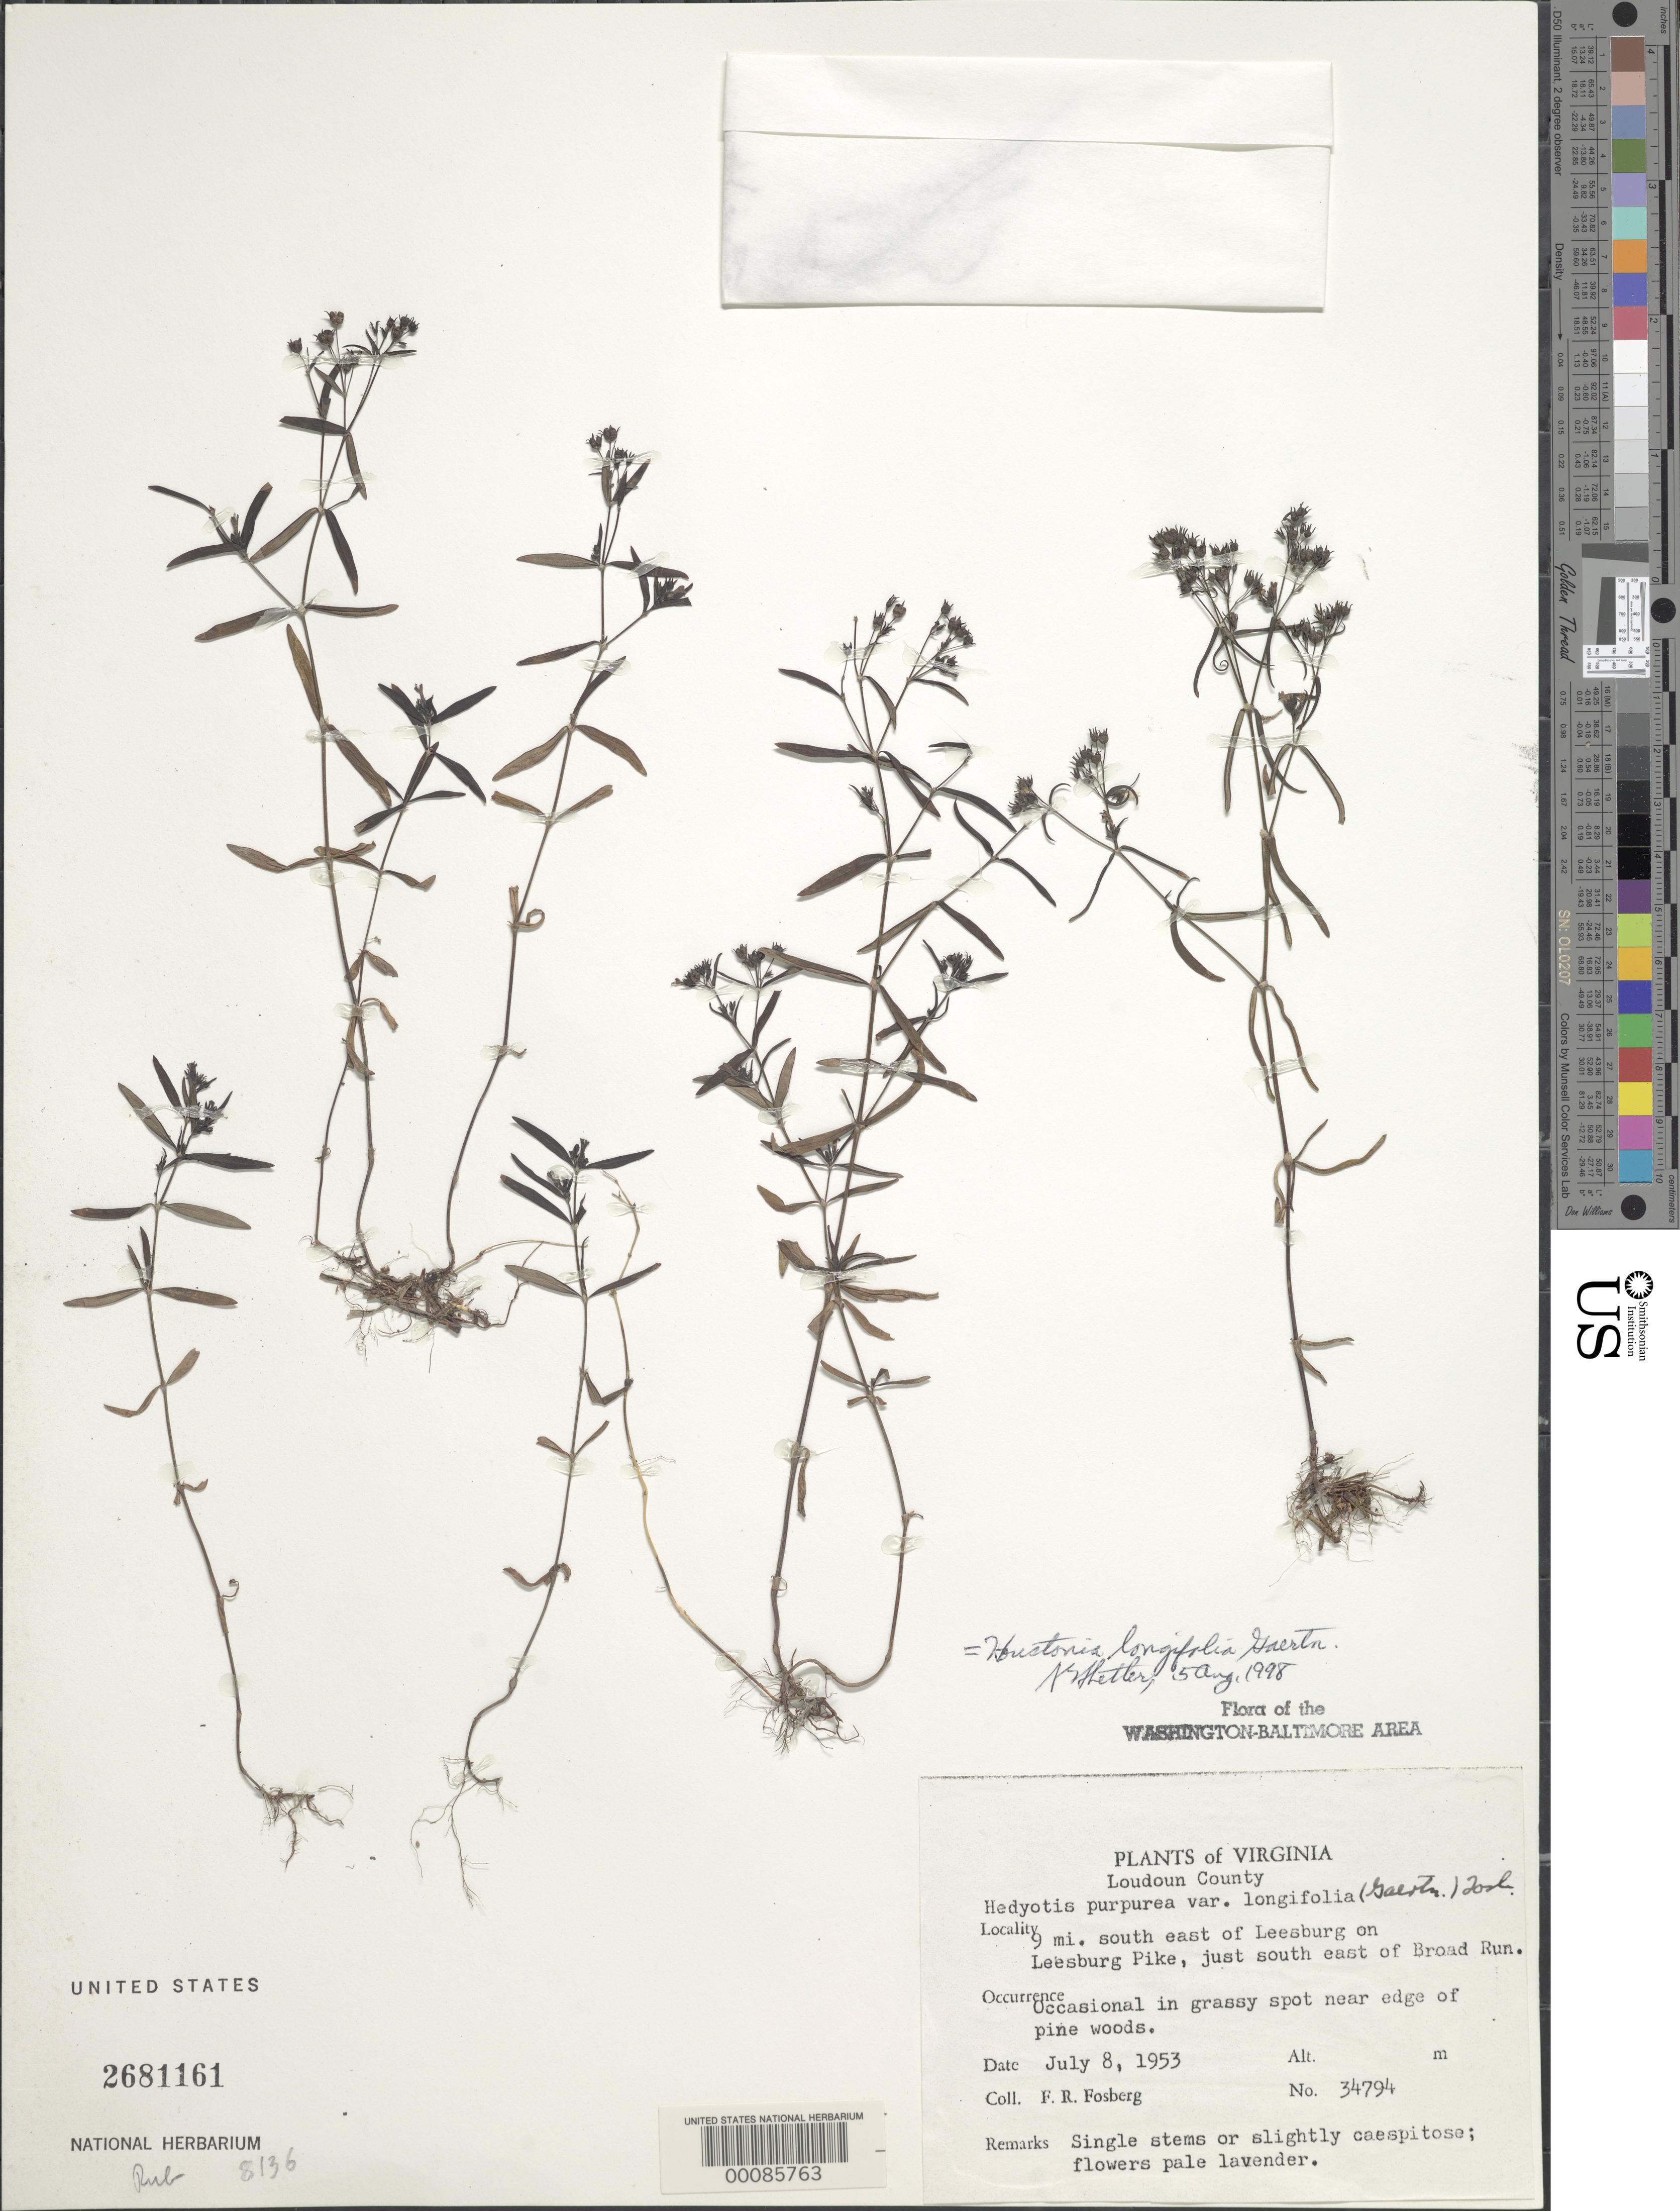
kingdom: Plantae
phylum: Tracheophyta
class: Magnoliopsida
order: Gentianales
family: Rubiaceae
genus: Houstonia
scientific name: Houstonia longifolia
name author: Gaertn.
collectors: F. R. Fosberg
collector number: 34794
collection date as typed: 08 Jul 1953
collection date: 1953-07-08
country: United States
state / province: Virginia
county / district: Loudoun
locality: South east of Leesburg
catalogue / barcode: US 2681161